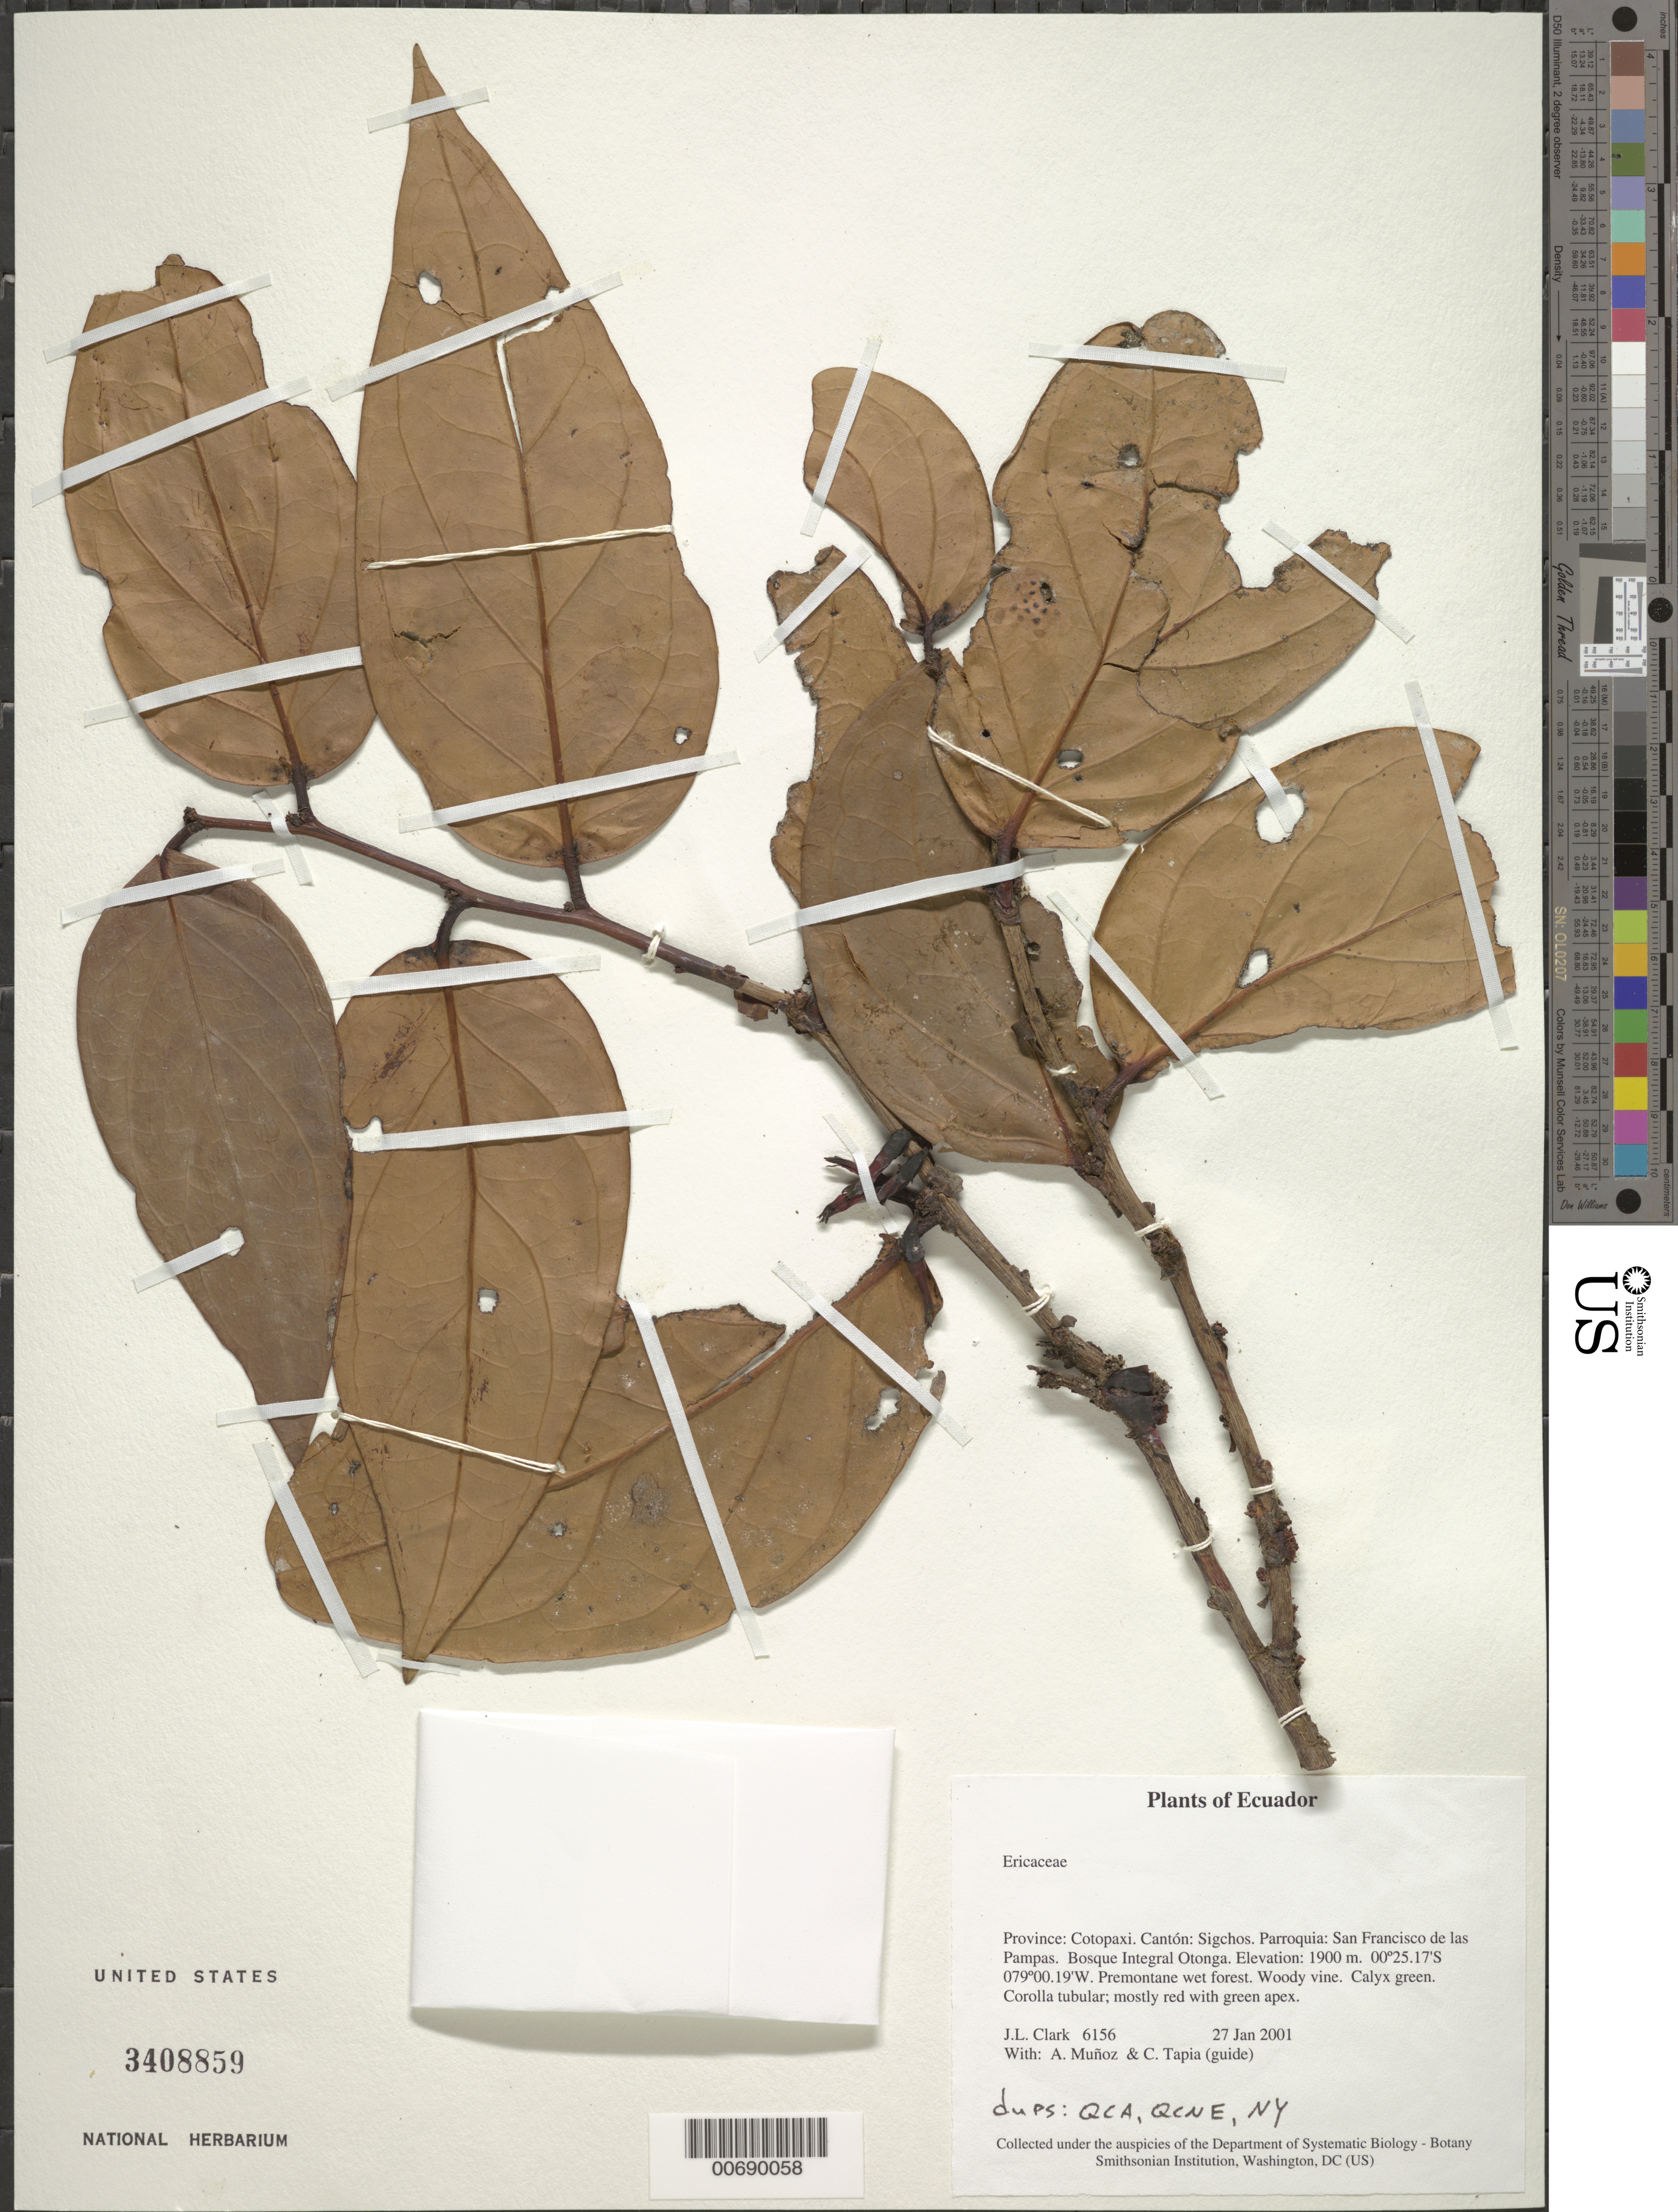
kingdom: Plantae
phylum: Tracheophyta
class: Magnoliopsida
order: Ericales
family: Ericaceae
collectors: J. L. Clark, A. Muñoz & C. Tapia (guide)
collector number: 6156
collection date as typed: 27 Jan 2001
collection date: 2001-01-27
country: Ecuador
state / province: Cotopaxi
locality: Sigchos. Parroquia: San Francisco de las Pampas. Bosque Integral Otonga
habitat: Premontane wet forest.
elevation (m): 1900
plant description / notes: NY, QCA, QCNE, US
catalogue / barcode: US 3408859